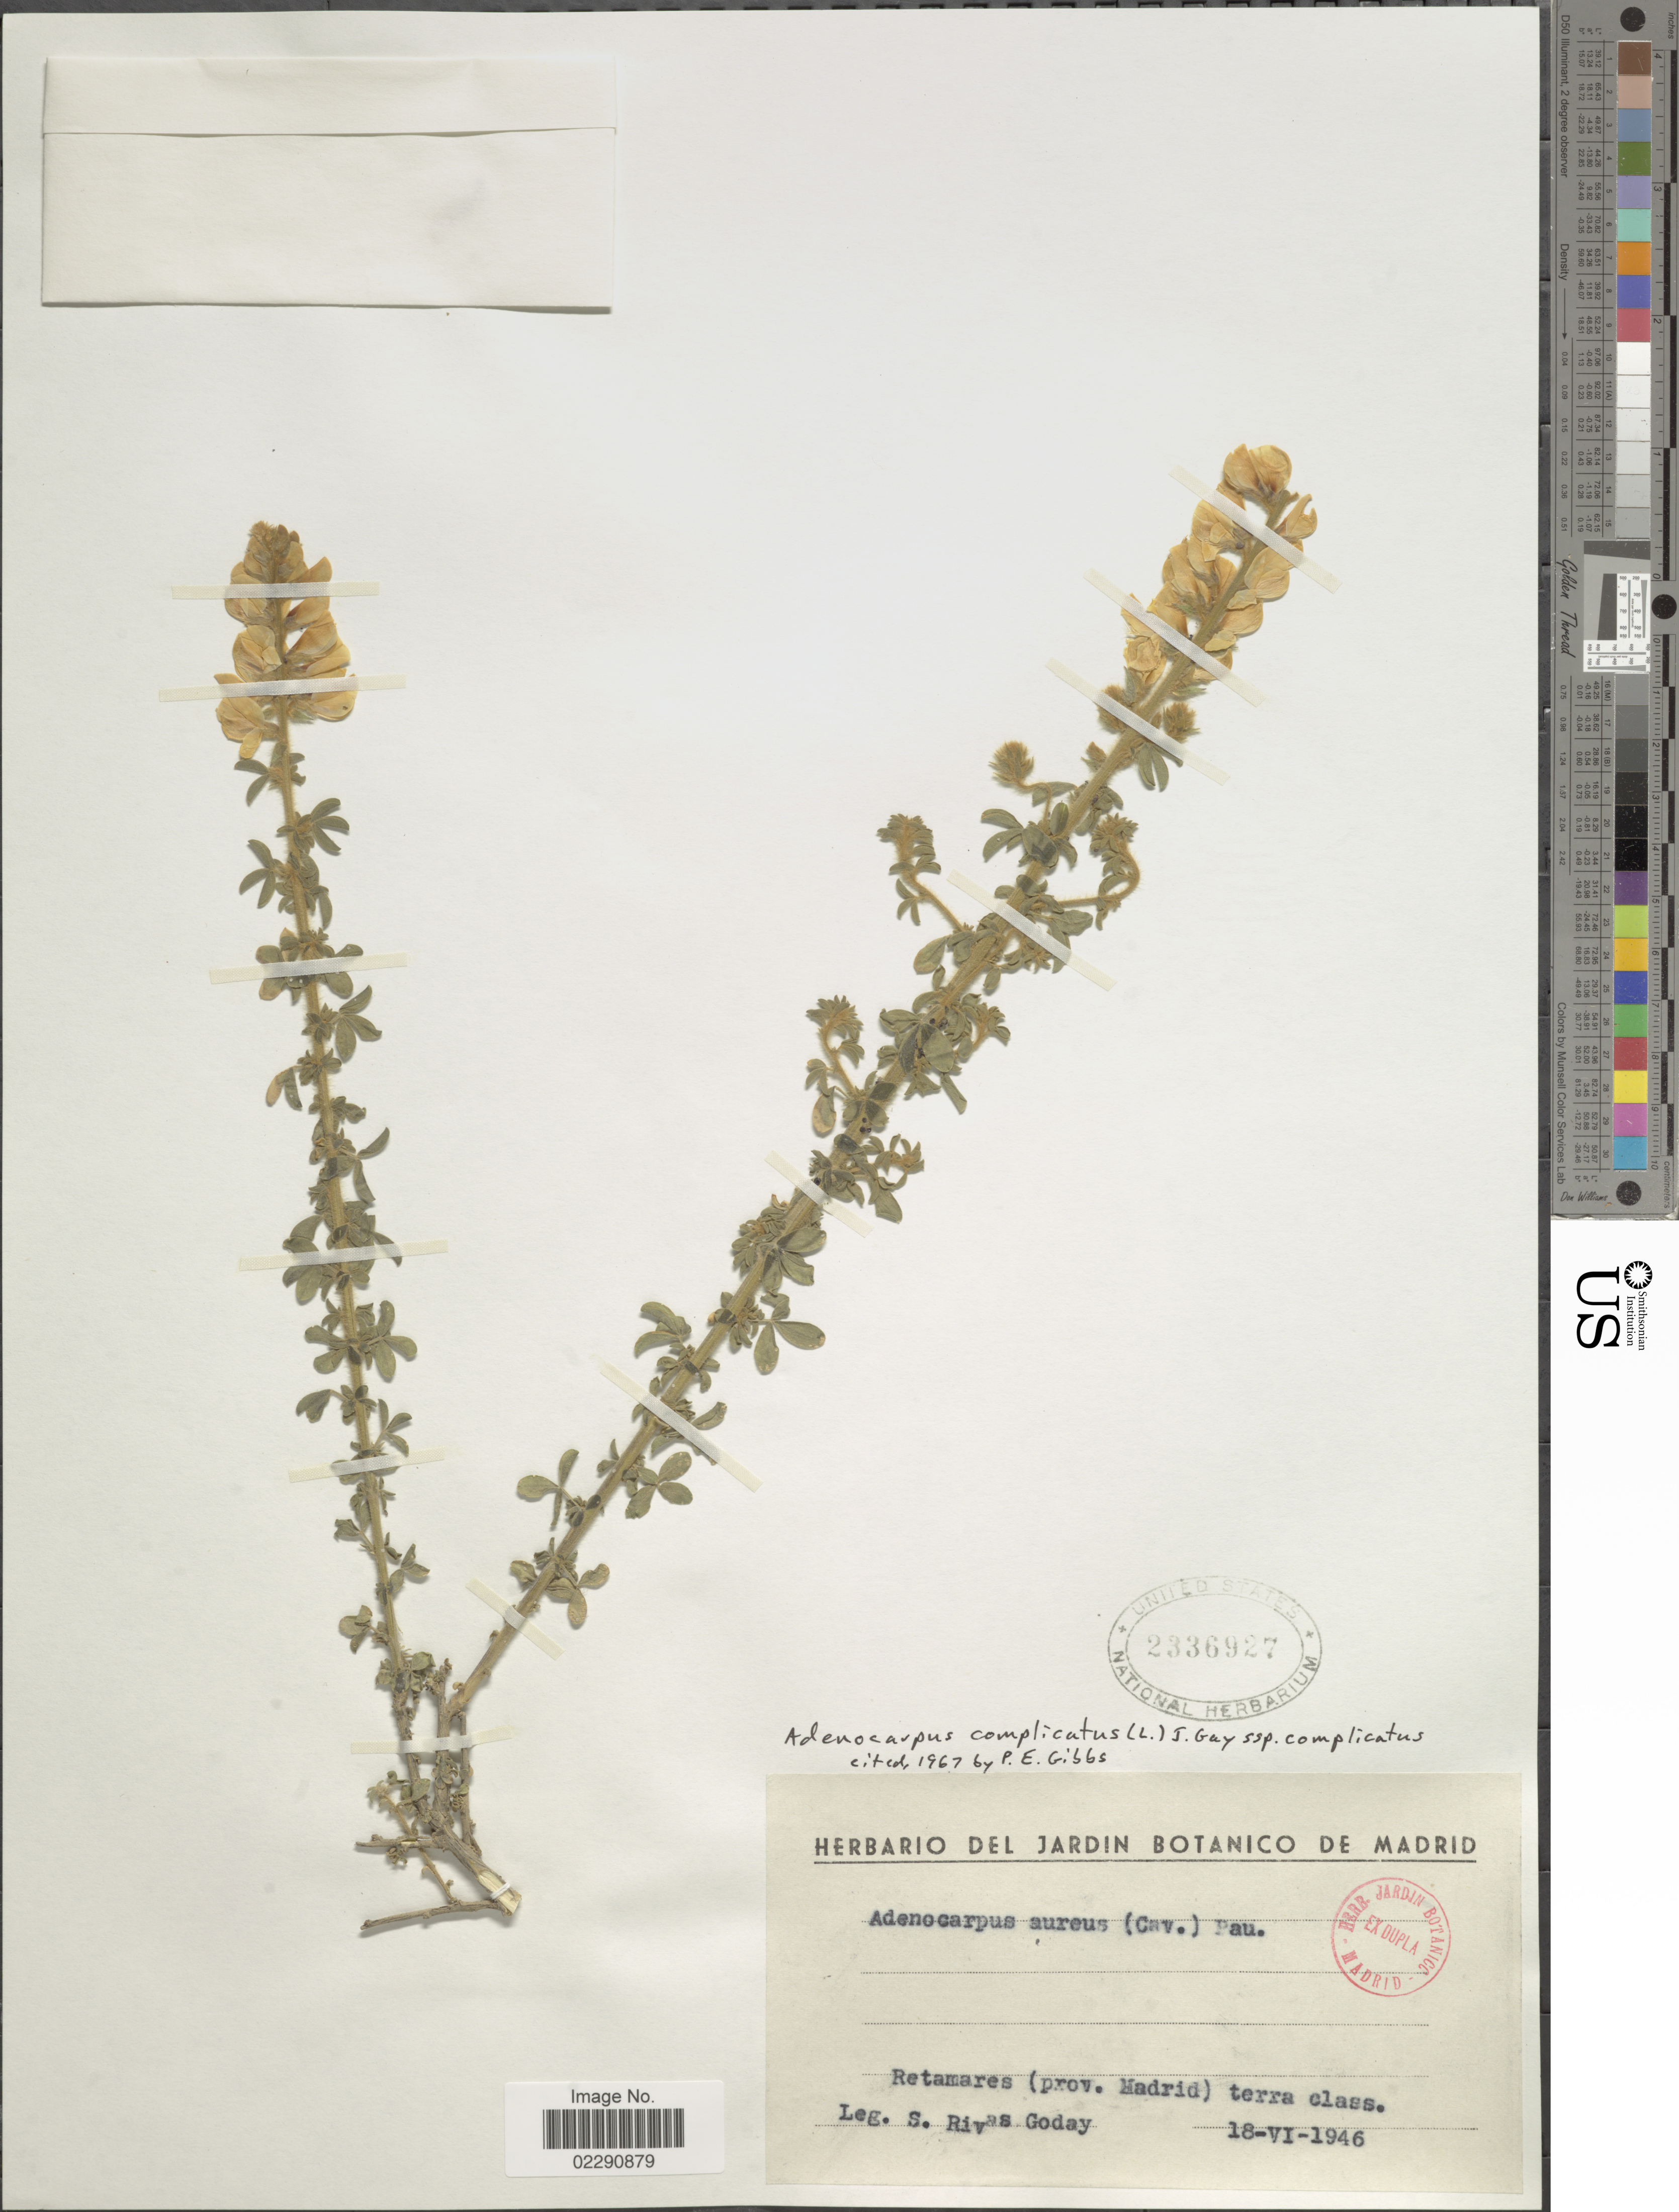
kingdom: Plantae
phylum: Tracheophyta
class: Magnoliopsida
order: Fabales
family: Fabaceae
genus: Adenocarpus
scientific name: Adenocarpus complicatus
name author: J. Gay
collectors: S. Goday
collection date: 1946-06-18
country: Spain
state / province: Madrid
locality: Retamares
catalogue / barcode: US 2336927